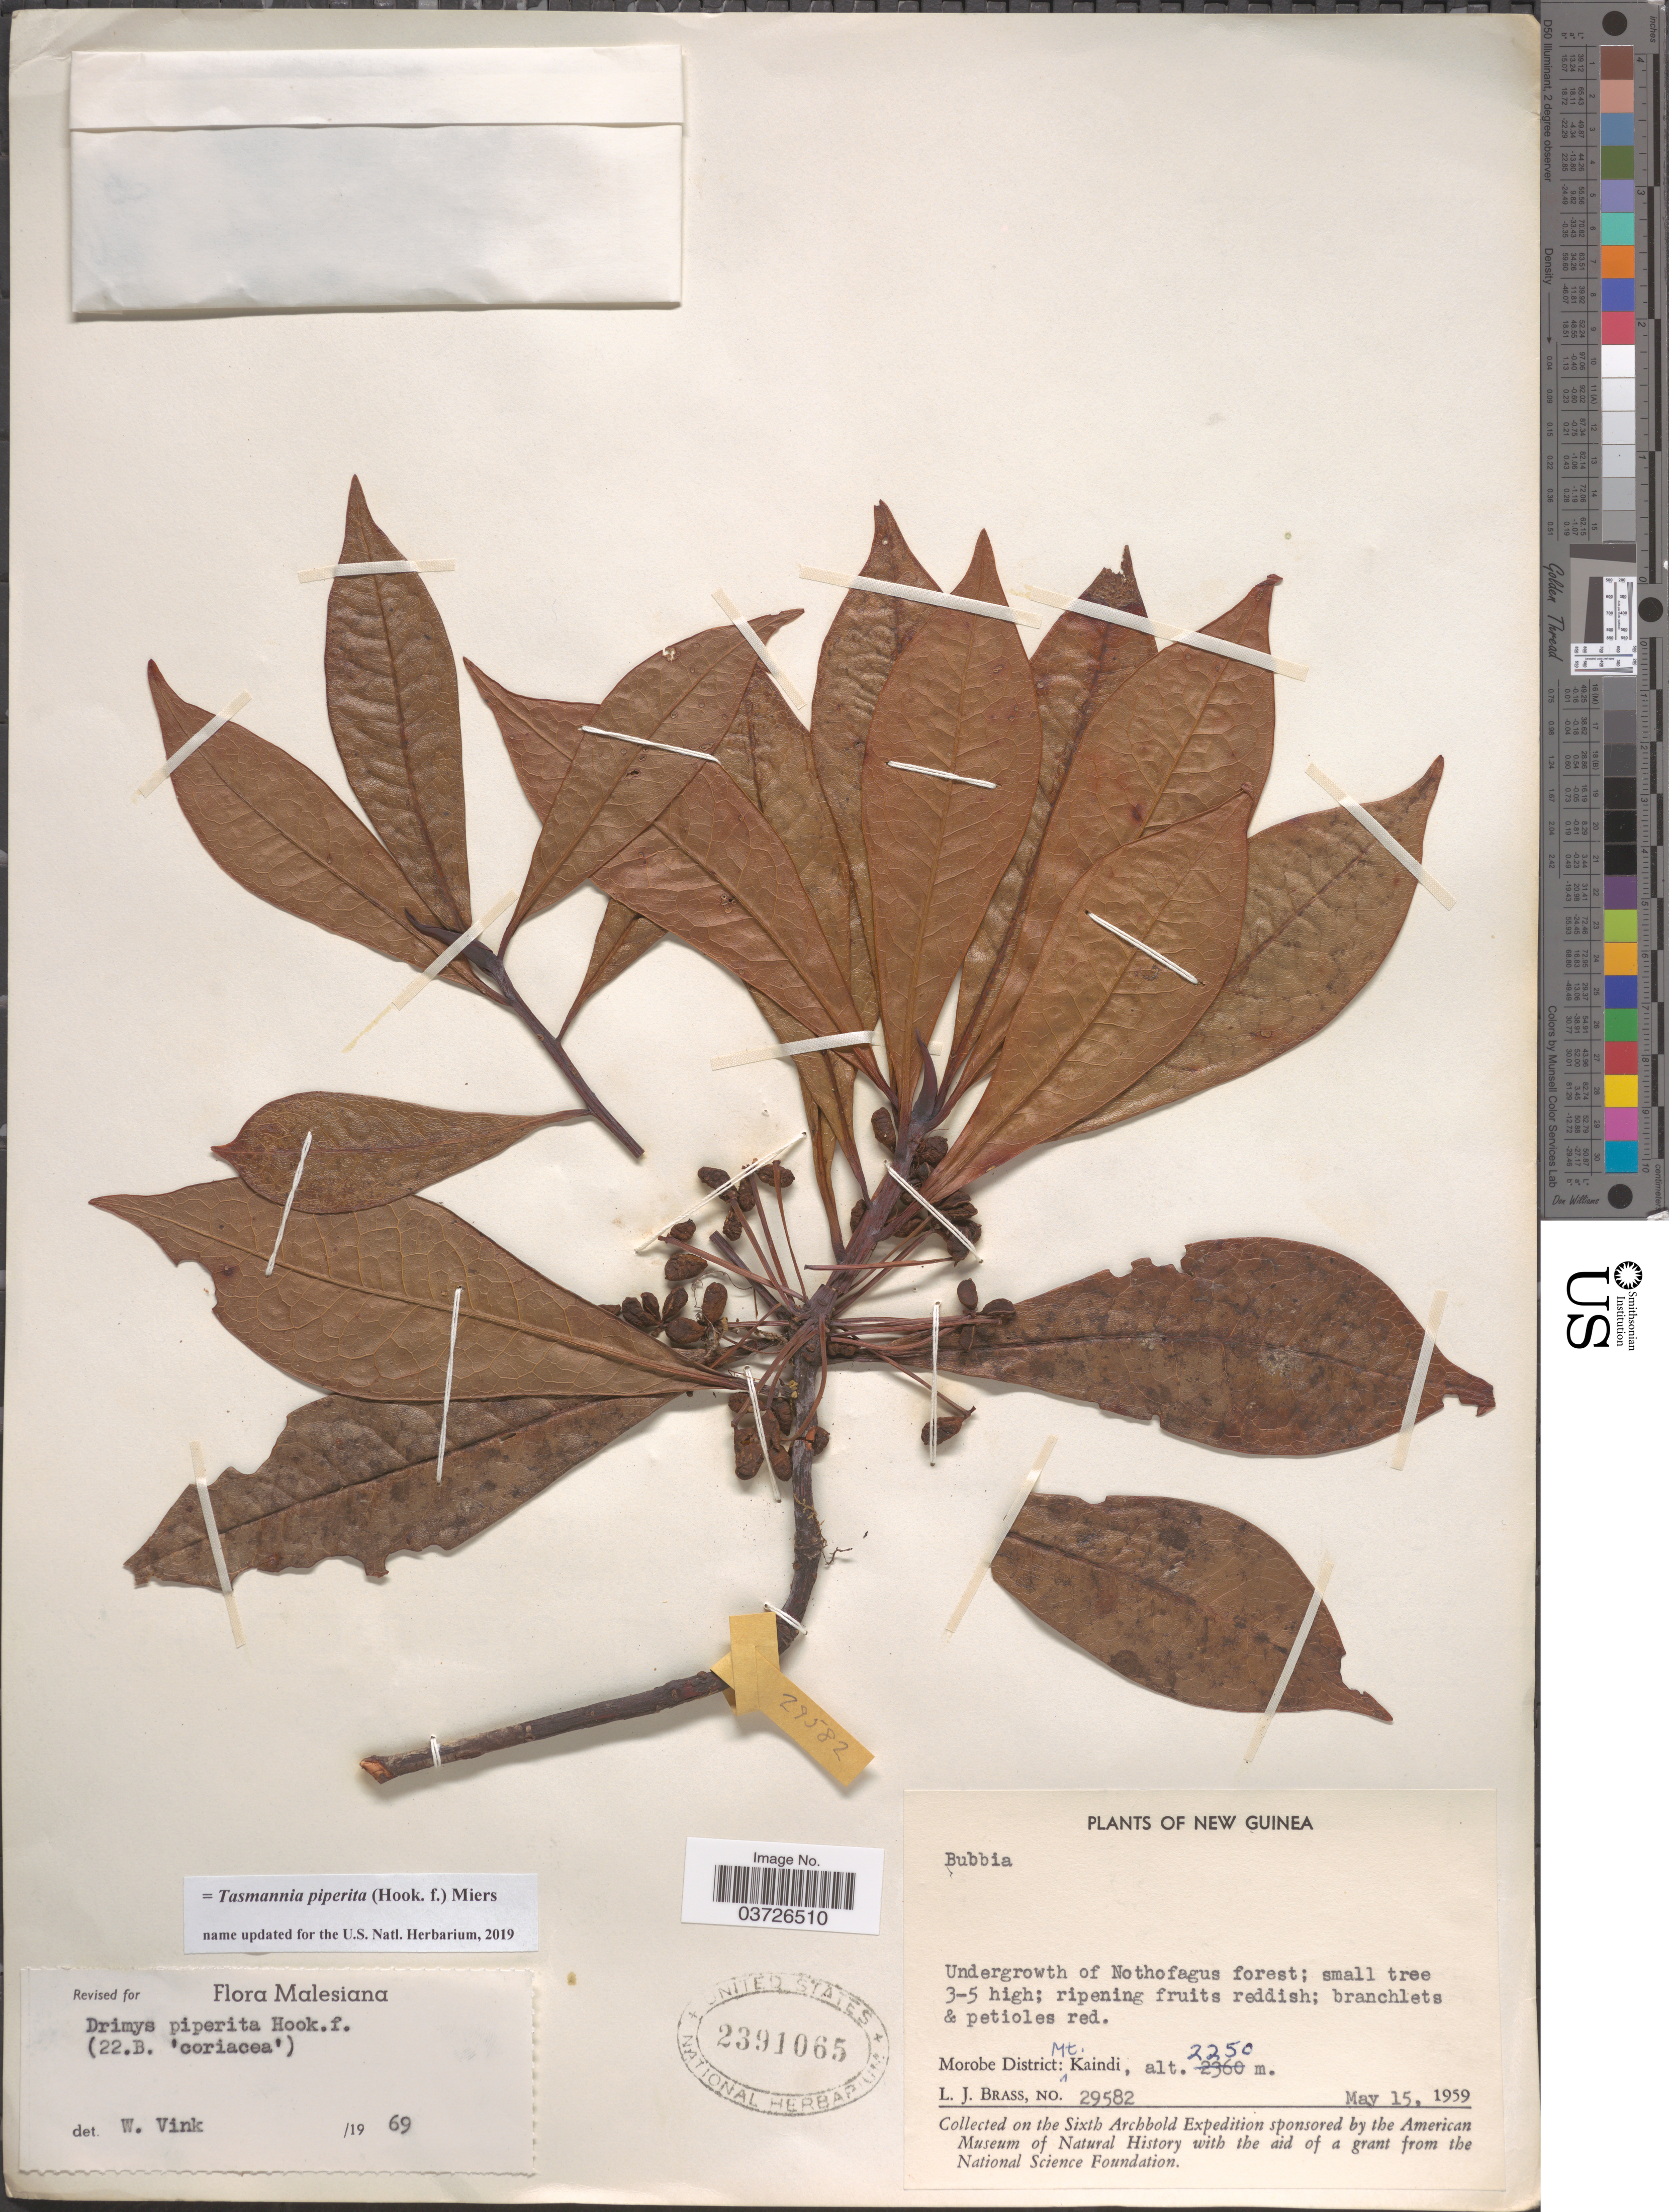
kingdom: Plantae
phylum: Tracheophyta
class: Magnoliopsida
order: Canellales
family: Winteraceae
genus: Tasmannia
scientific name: Tasmannia piperita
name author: (Hook. f.) Miers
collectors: L. J. Brass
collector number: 29582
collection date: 1959-05-15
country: Papua New Guinea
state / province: Morobe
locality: New Guinea. Morobe District: Mt. Kaindi.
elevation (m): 2250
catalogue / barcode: US 2391065